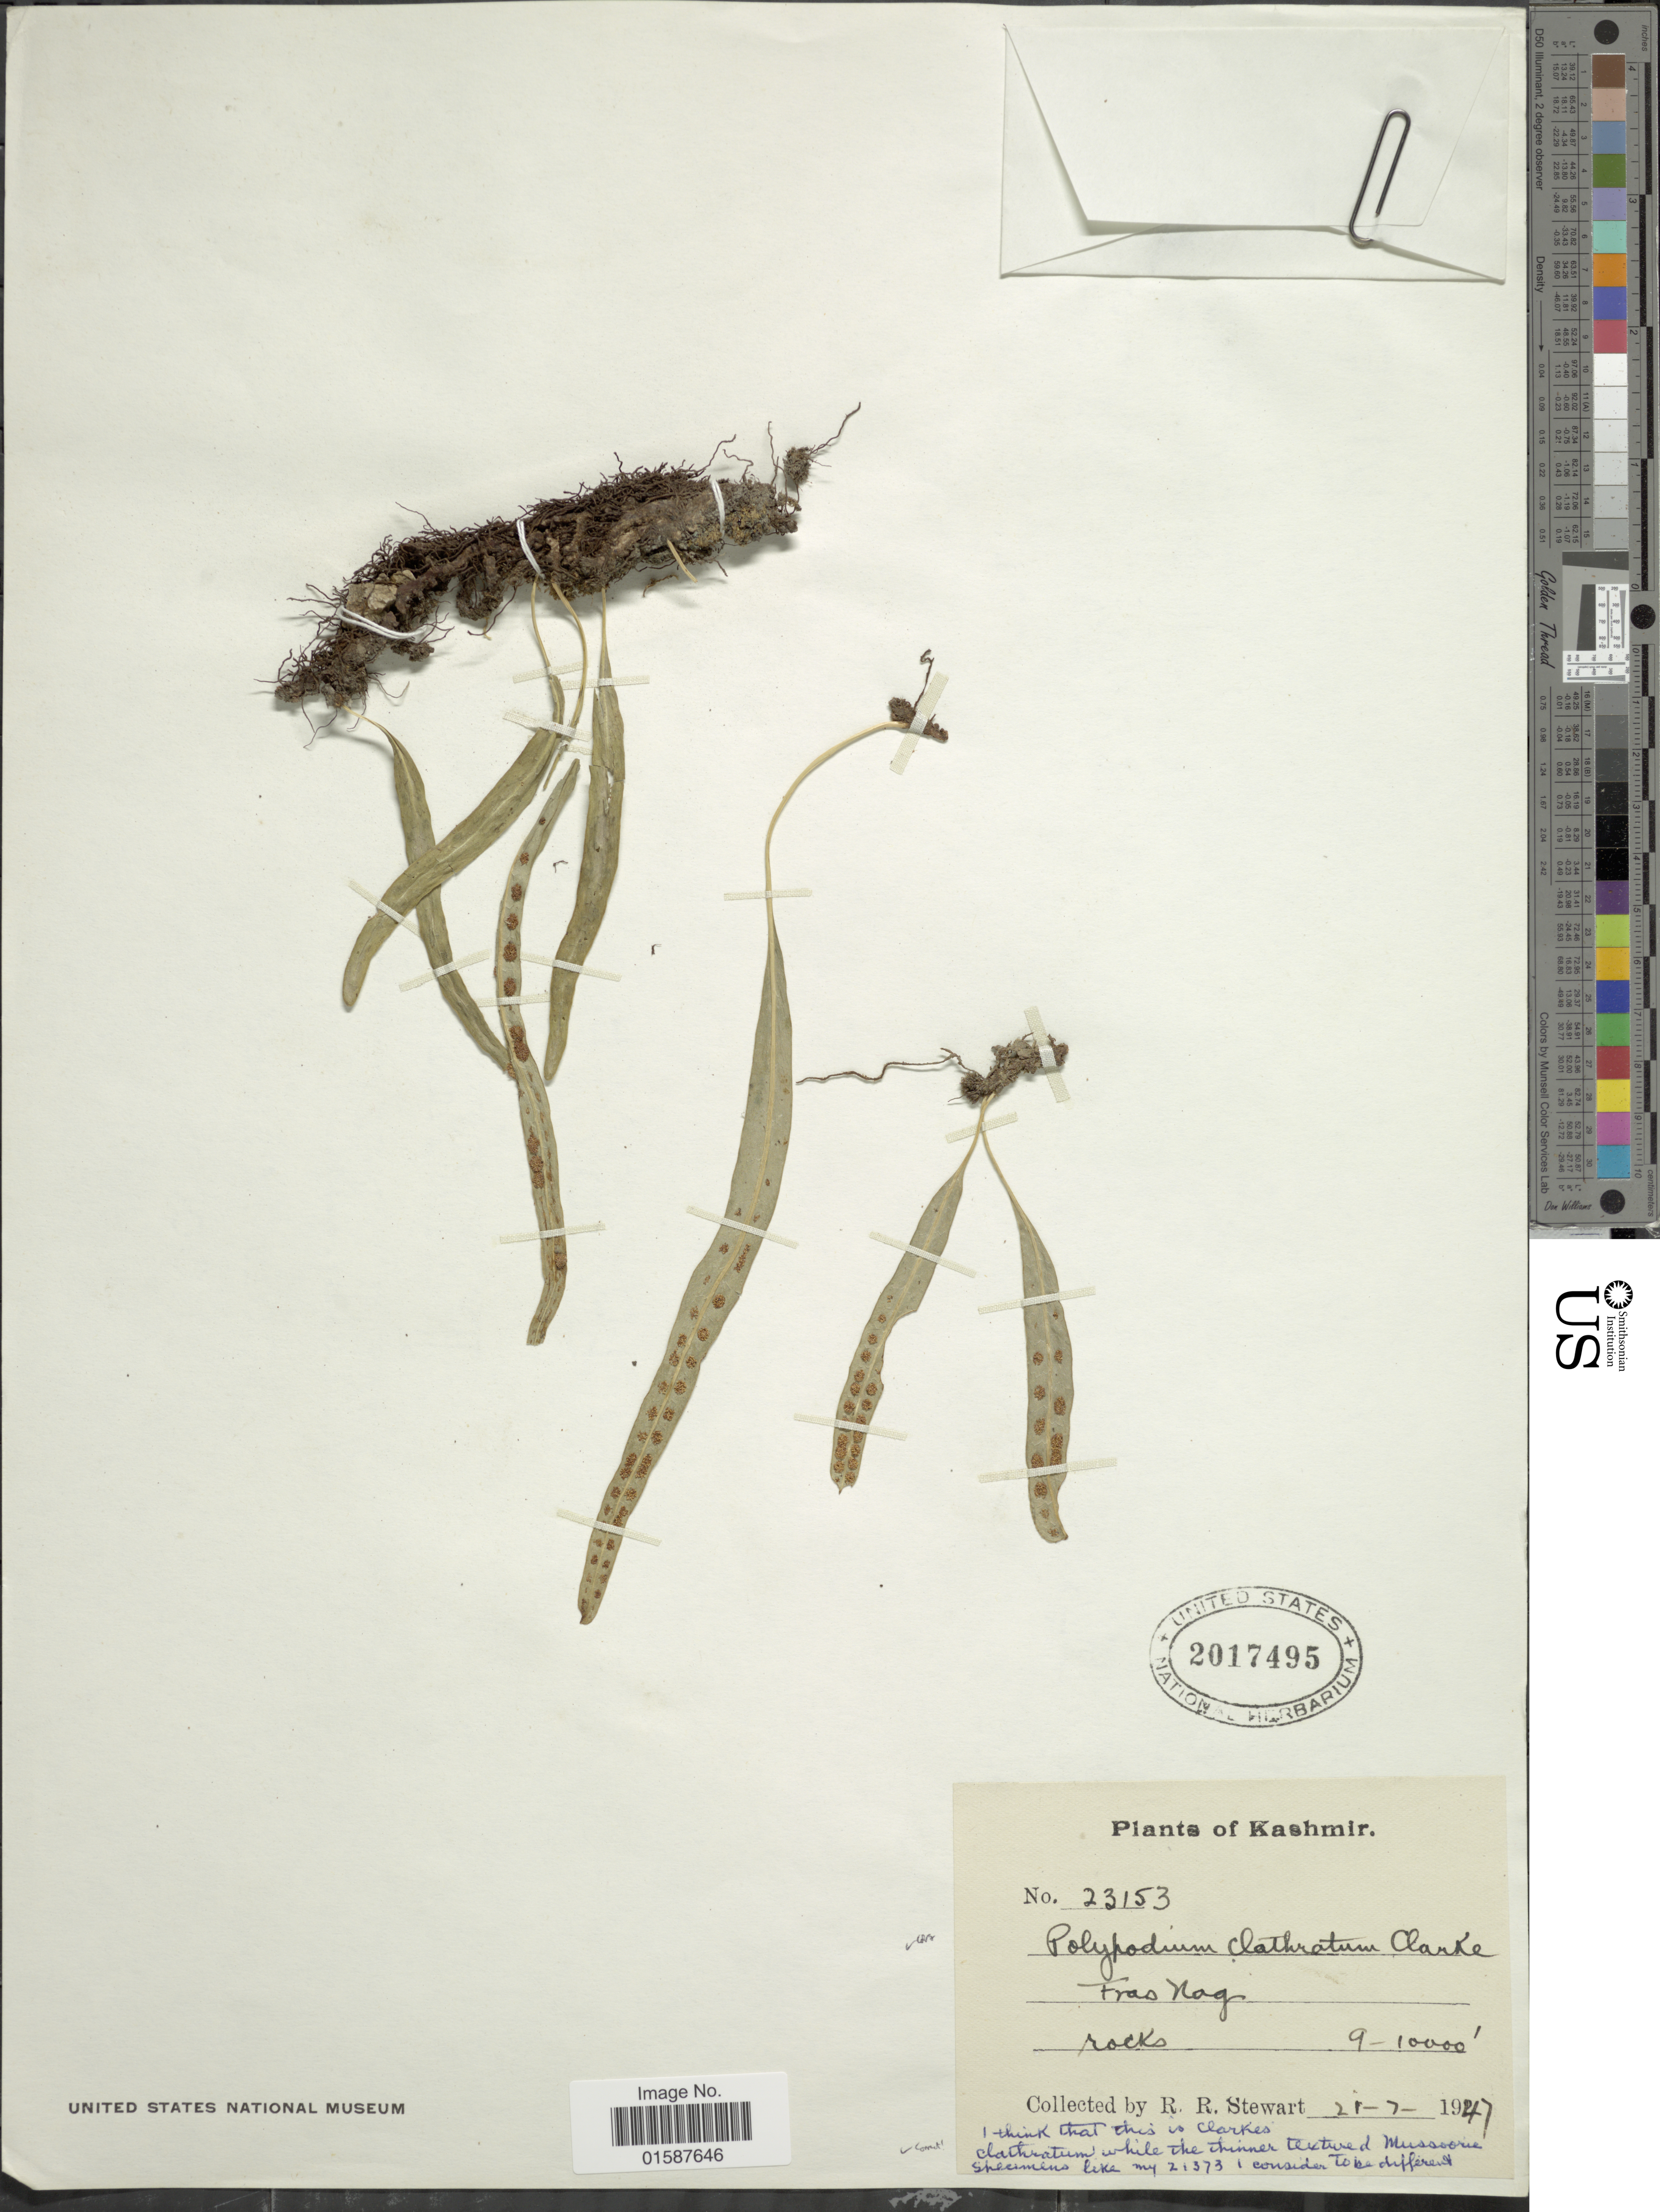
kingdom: Plantae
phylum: Tracheophyta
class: Polypodiopsida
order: Polypodiales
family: Polypodiaceae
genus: Lepisorus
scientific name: Lepisorus clathratus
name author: (C.B. Clarke) Ching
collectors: R. R. Stewart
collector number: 23153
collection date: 1947-07-21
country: India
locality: Kashmir, Fras Nag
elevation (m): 2743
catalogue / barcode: US 2017495